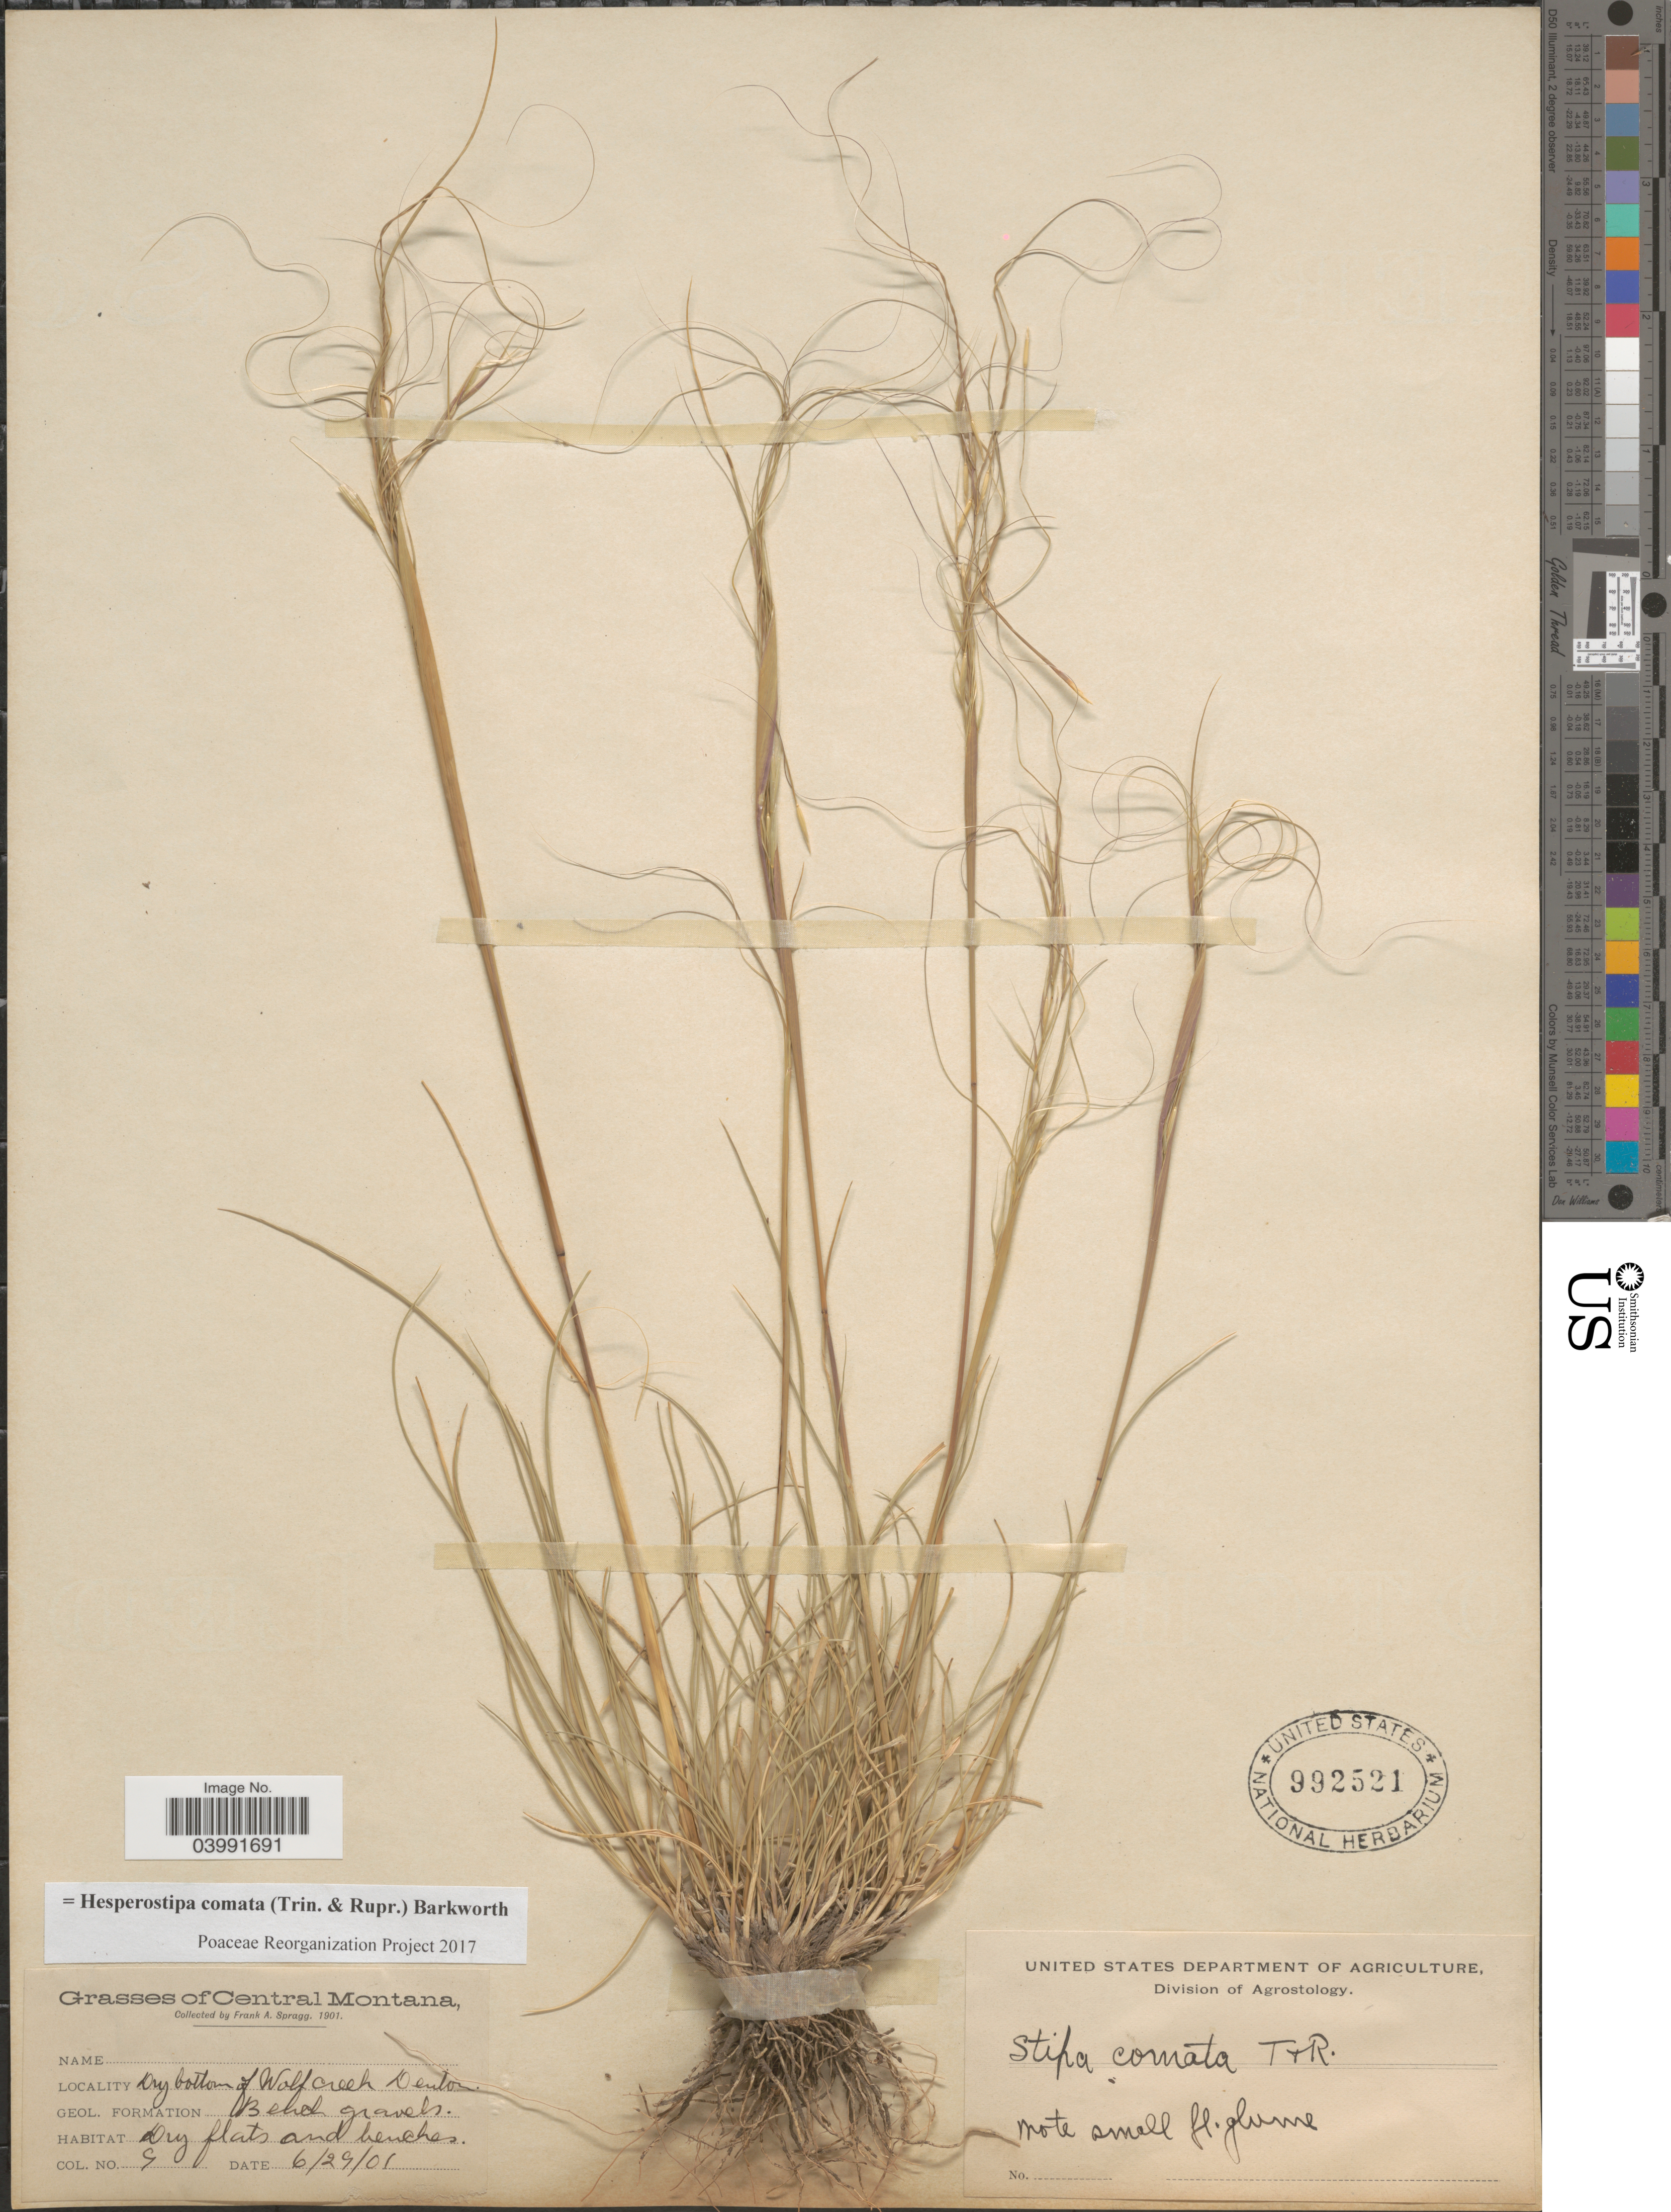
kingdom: Plantae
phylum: Tracheophyta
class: Liliopsida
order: Poales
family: Poaceae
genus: Hesperostipa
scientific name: Hesperostipa comata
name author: (Trin. & Rupr.) Barkworth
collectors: F. Spragg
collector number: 9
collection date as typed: Transcribed d/m/y: 29/6/1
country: United States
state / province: Montana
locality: Central Montana. Wolf Creek Denton. Geol. Formation Bend gravels.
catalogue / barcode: US 992521